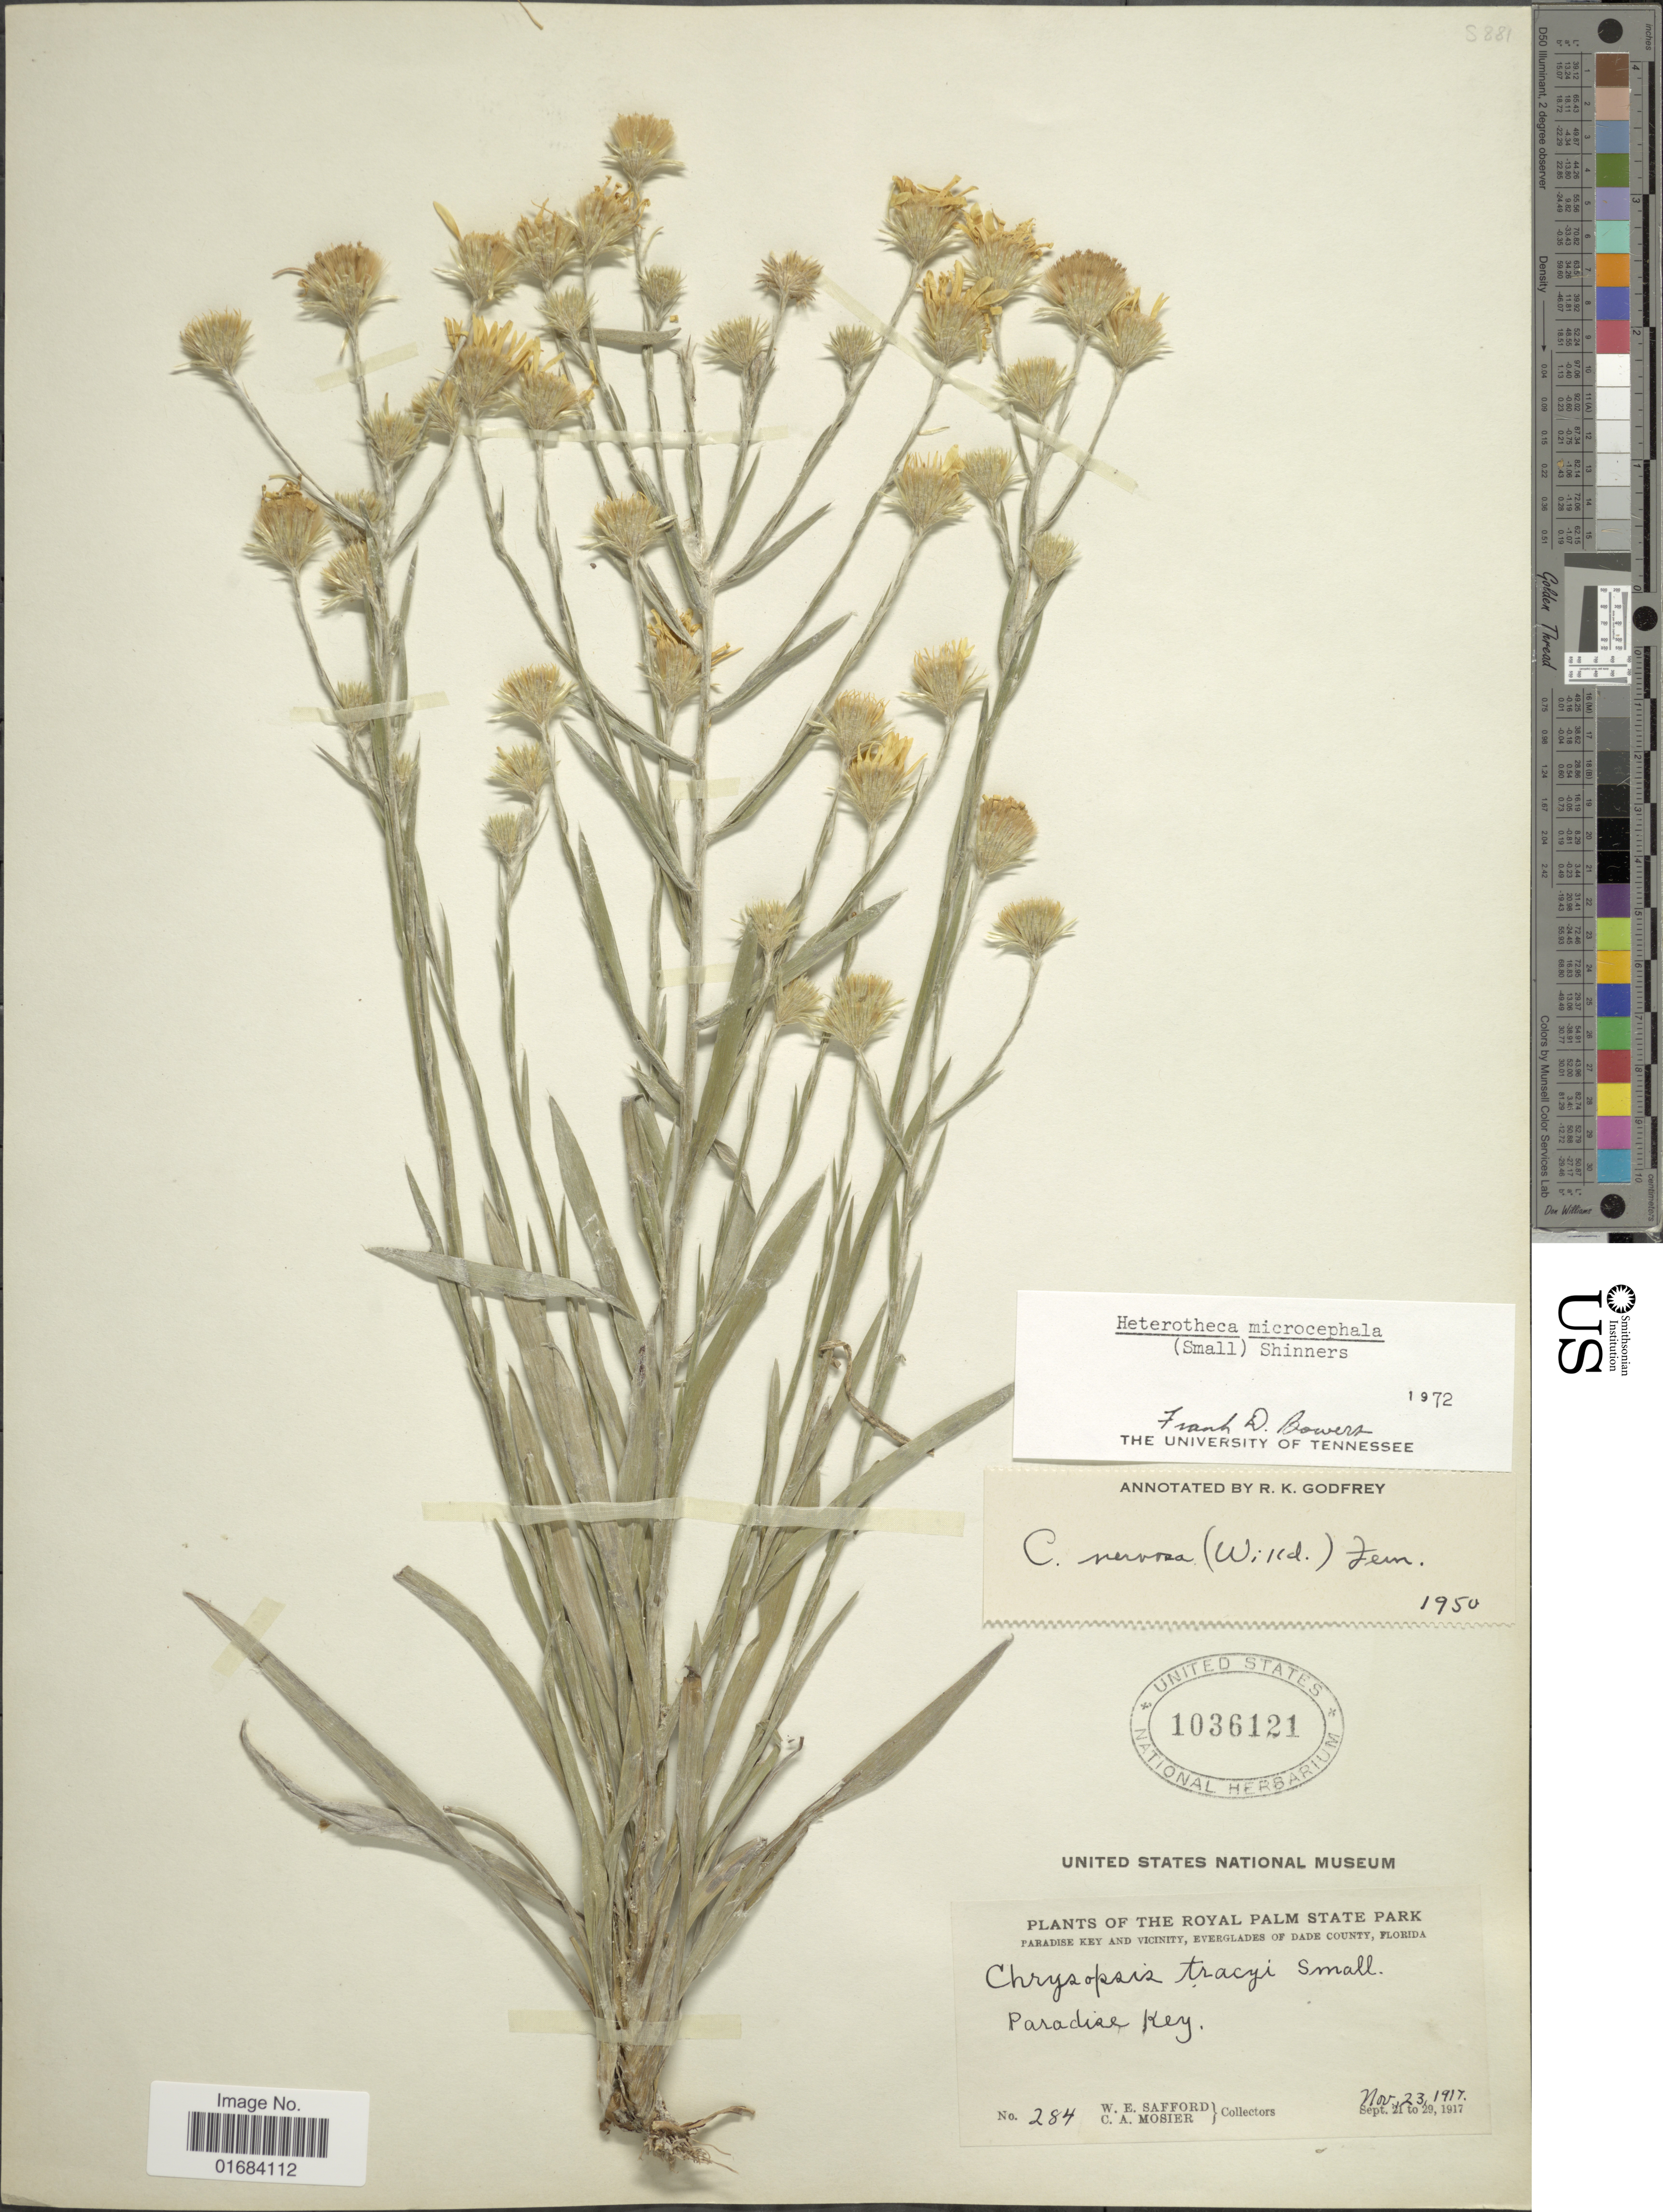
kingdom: Plantae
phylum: Tracheophyta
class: Magnoliopsida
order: Asterales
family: Asteraceae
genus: Pityopsis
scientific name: Pityopsis microcephala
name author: Small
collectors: W. E. Safford & C. A. Mosier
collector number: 284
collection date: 1917-11-23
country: United States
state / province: Florida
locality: The Royal Palm State Park, Paradise Key and Vicinity, Everglades of Dade County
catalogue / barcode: US 1036121